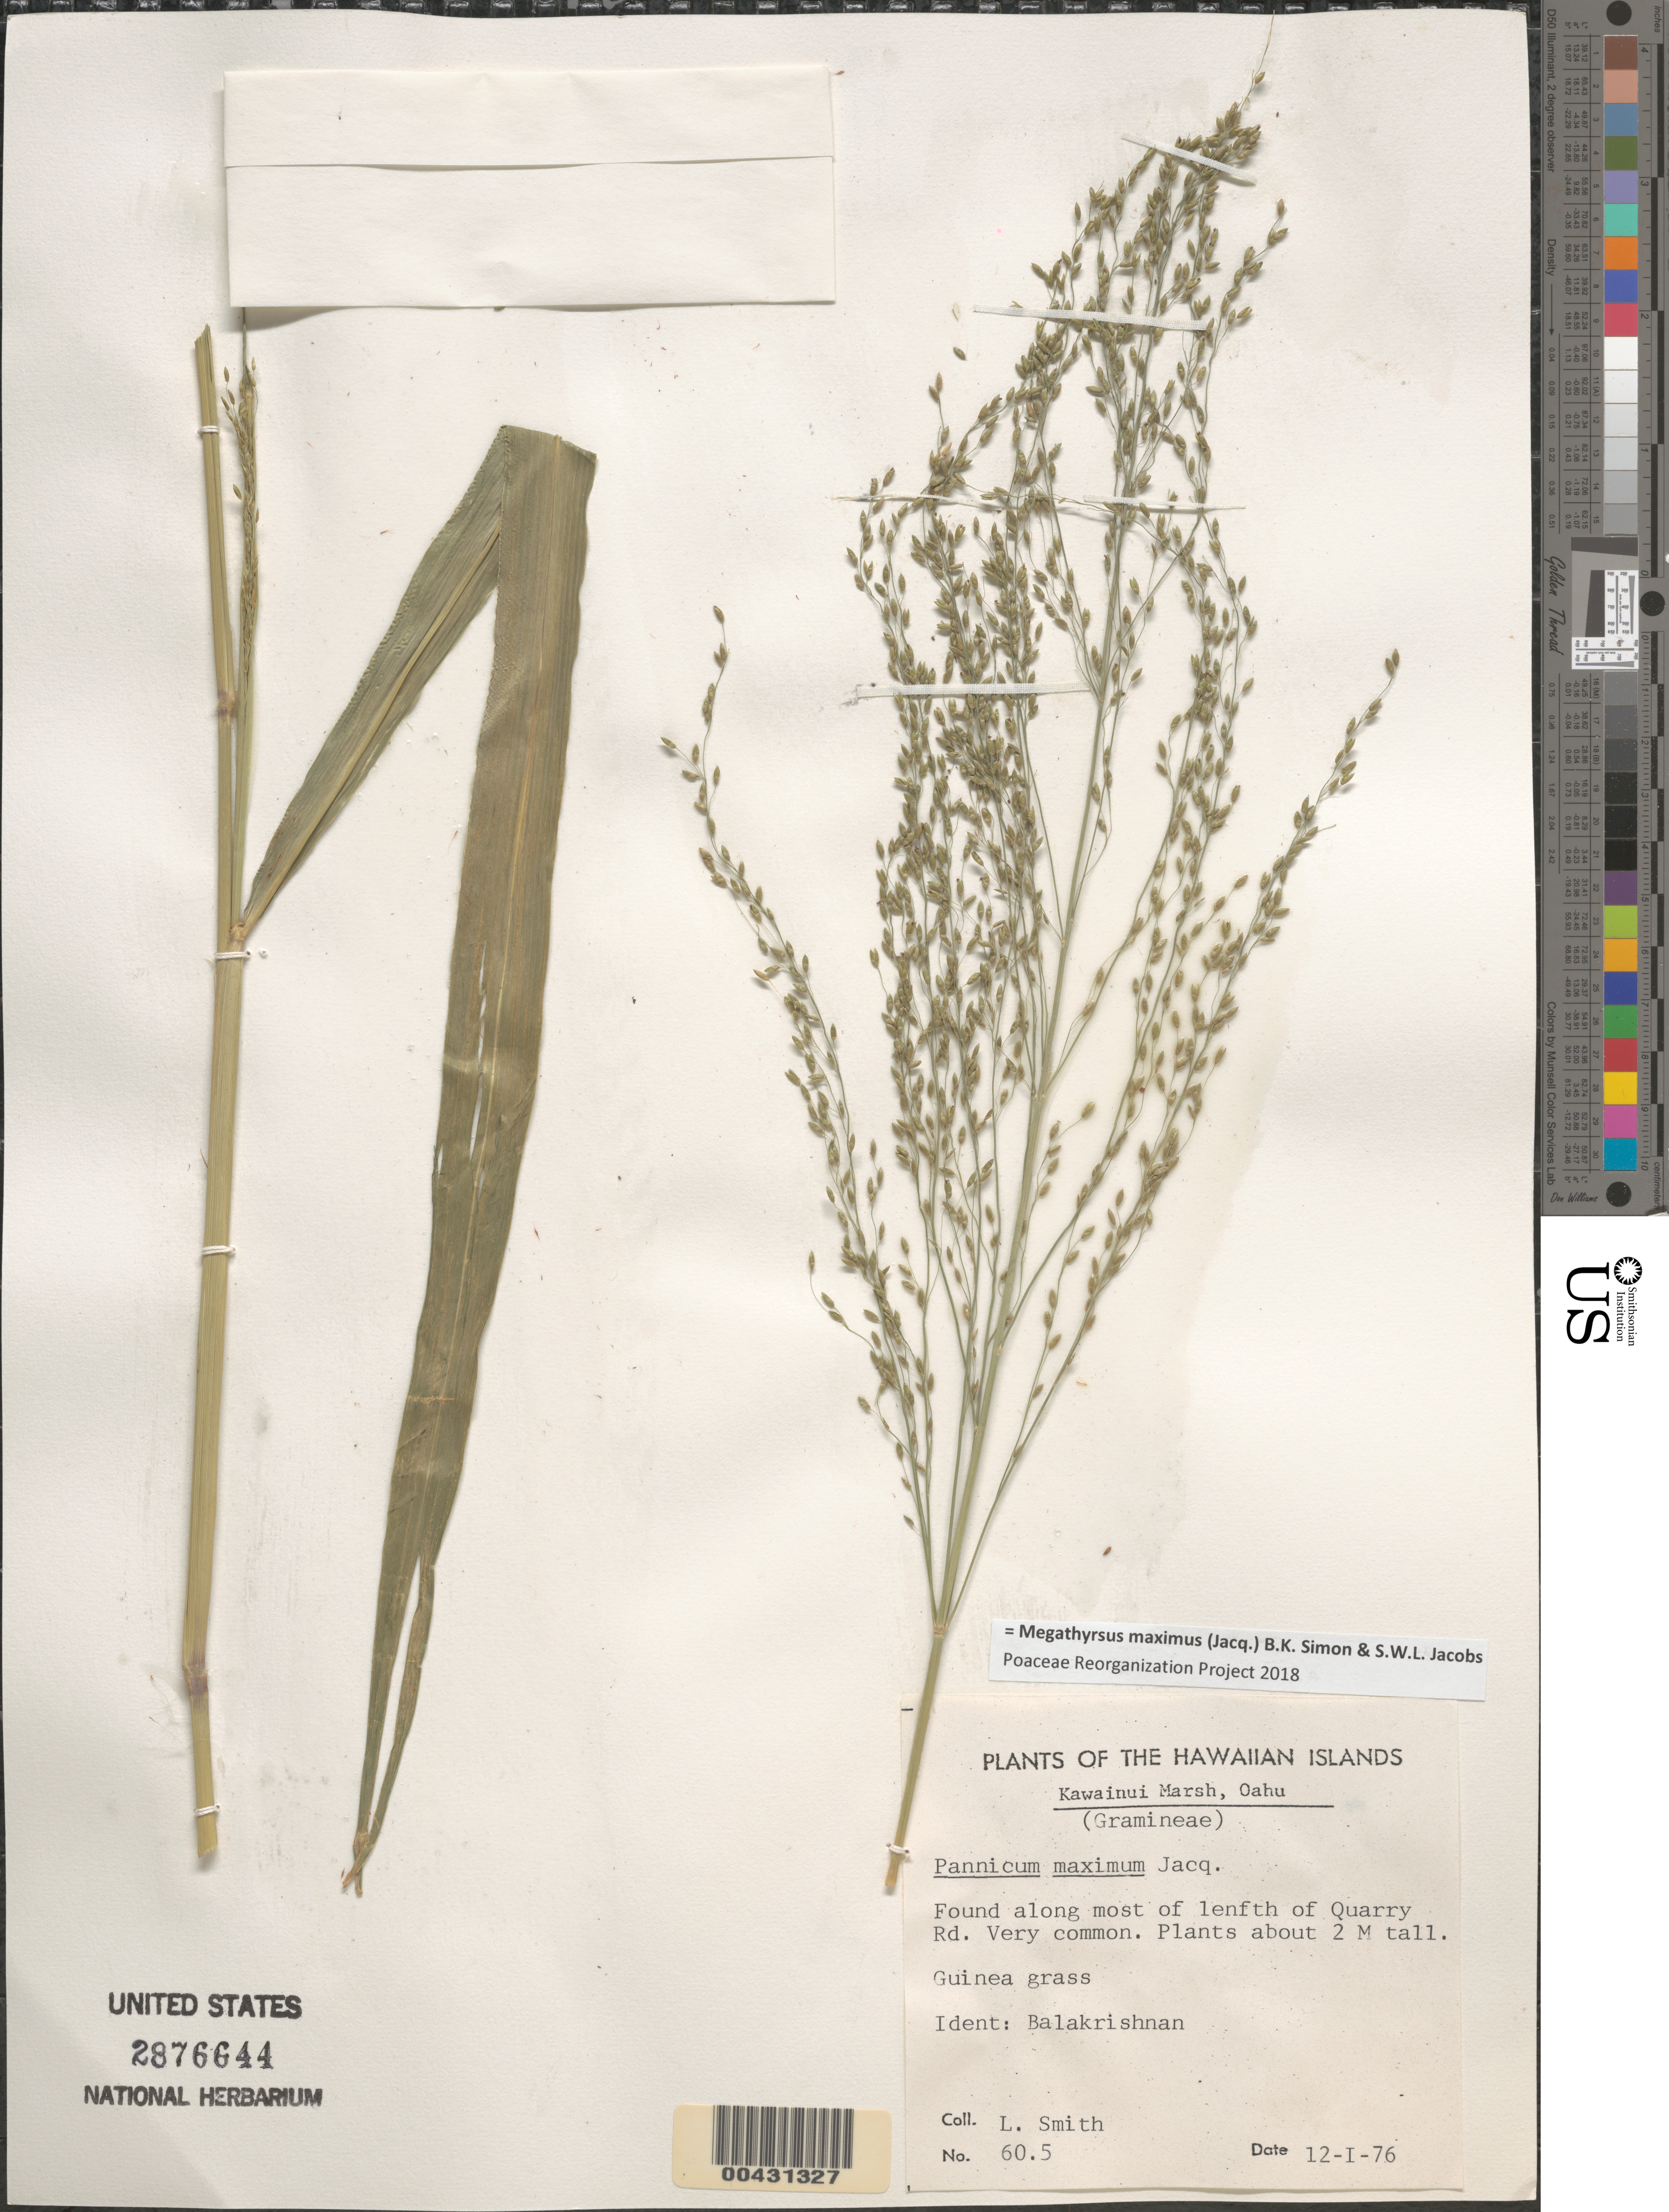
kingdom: Plantae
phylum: Tracheophyta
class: Liliopsida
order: Poales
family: Poaceae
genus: Panicum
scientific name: Panicum maximum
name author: Jacq.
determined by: Balakrishnan, N.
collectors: L. Smith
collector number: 60.5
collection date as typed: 12 Jan 1976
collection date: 1976-01-12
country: United States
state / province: Hawaii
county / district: Honolulu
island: Oahu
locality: Kawainui Marsh, along most of the length of Quarry Road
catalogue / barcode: US 2876644